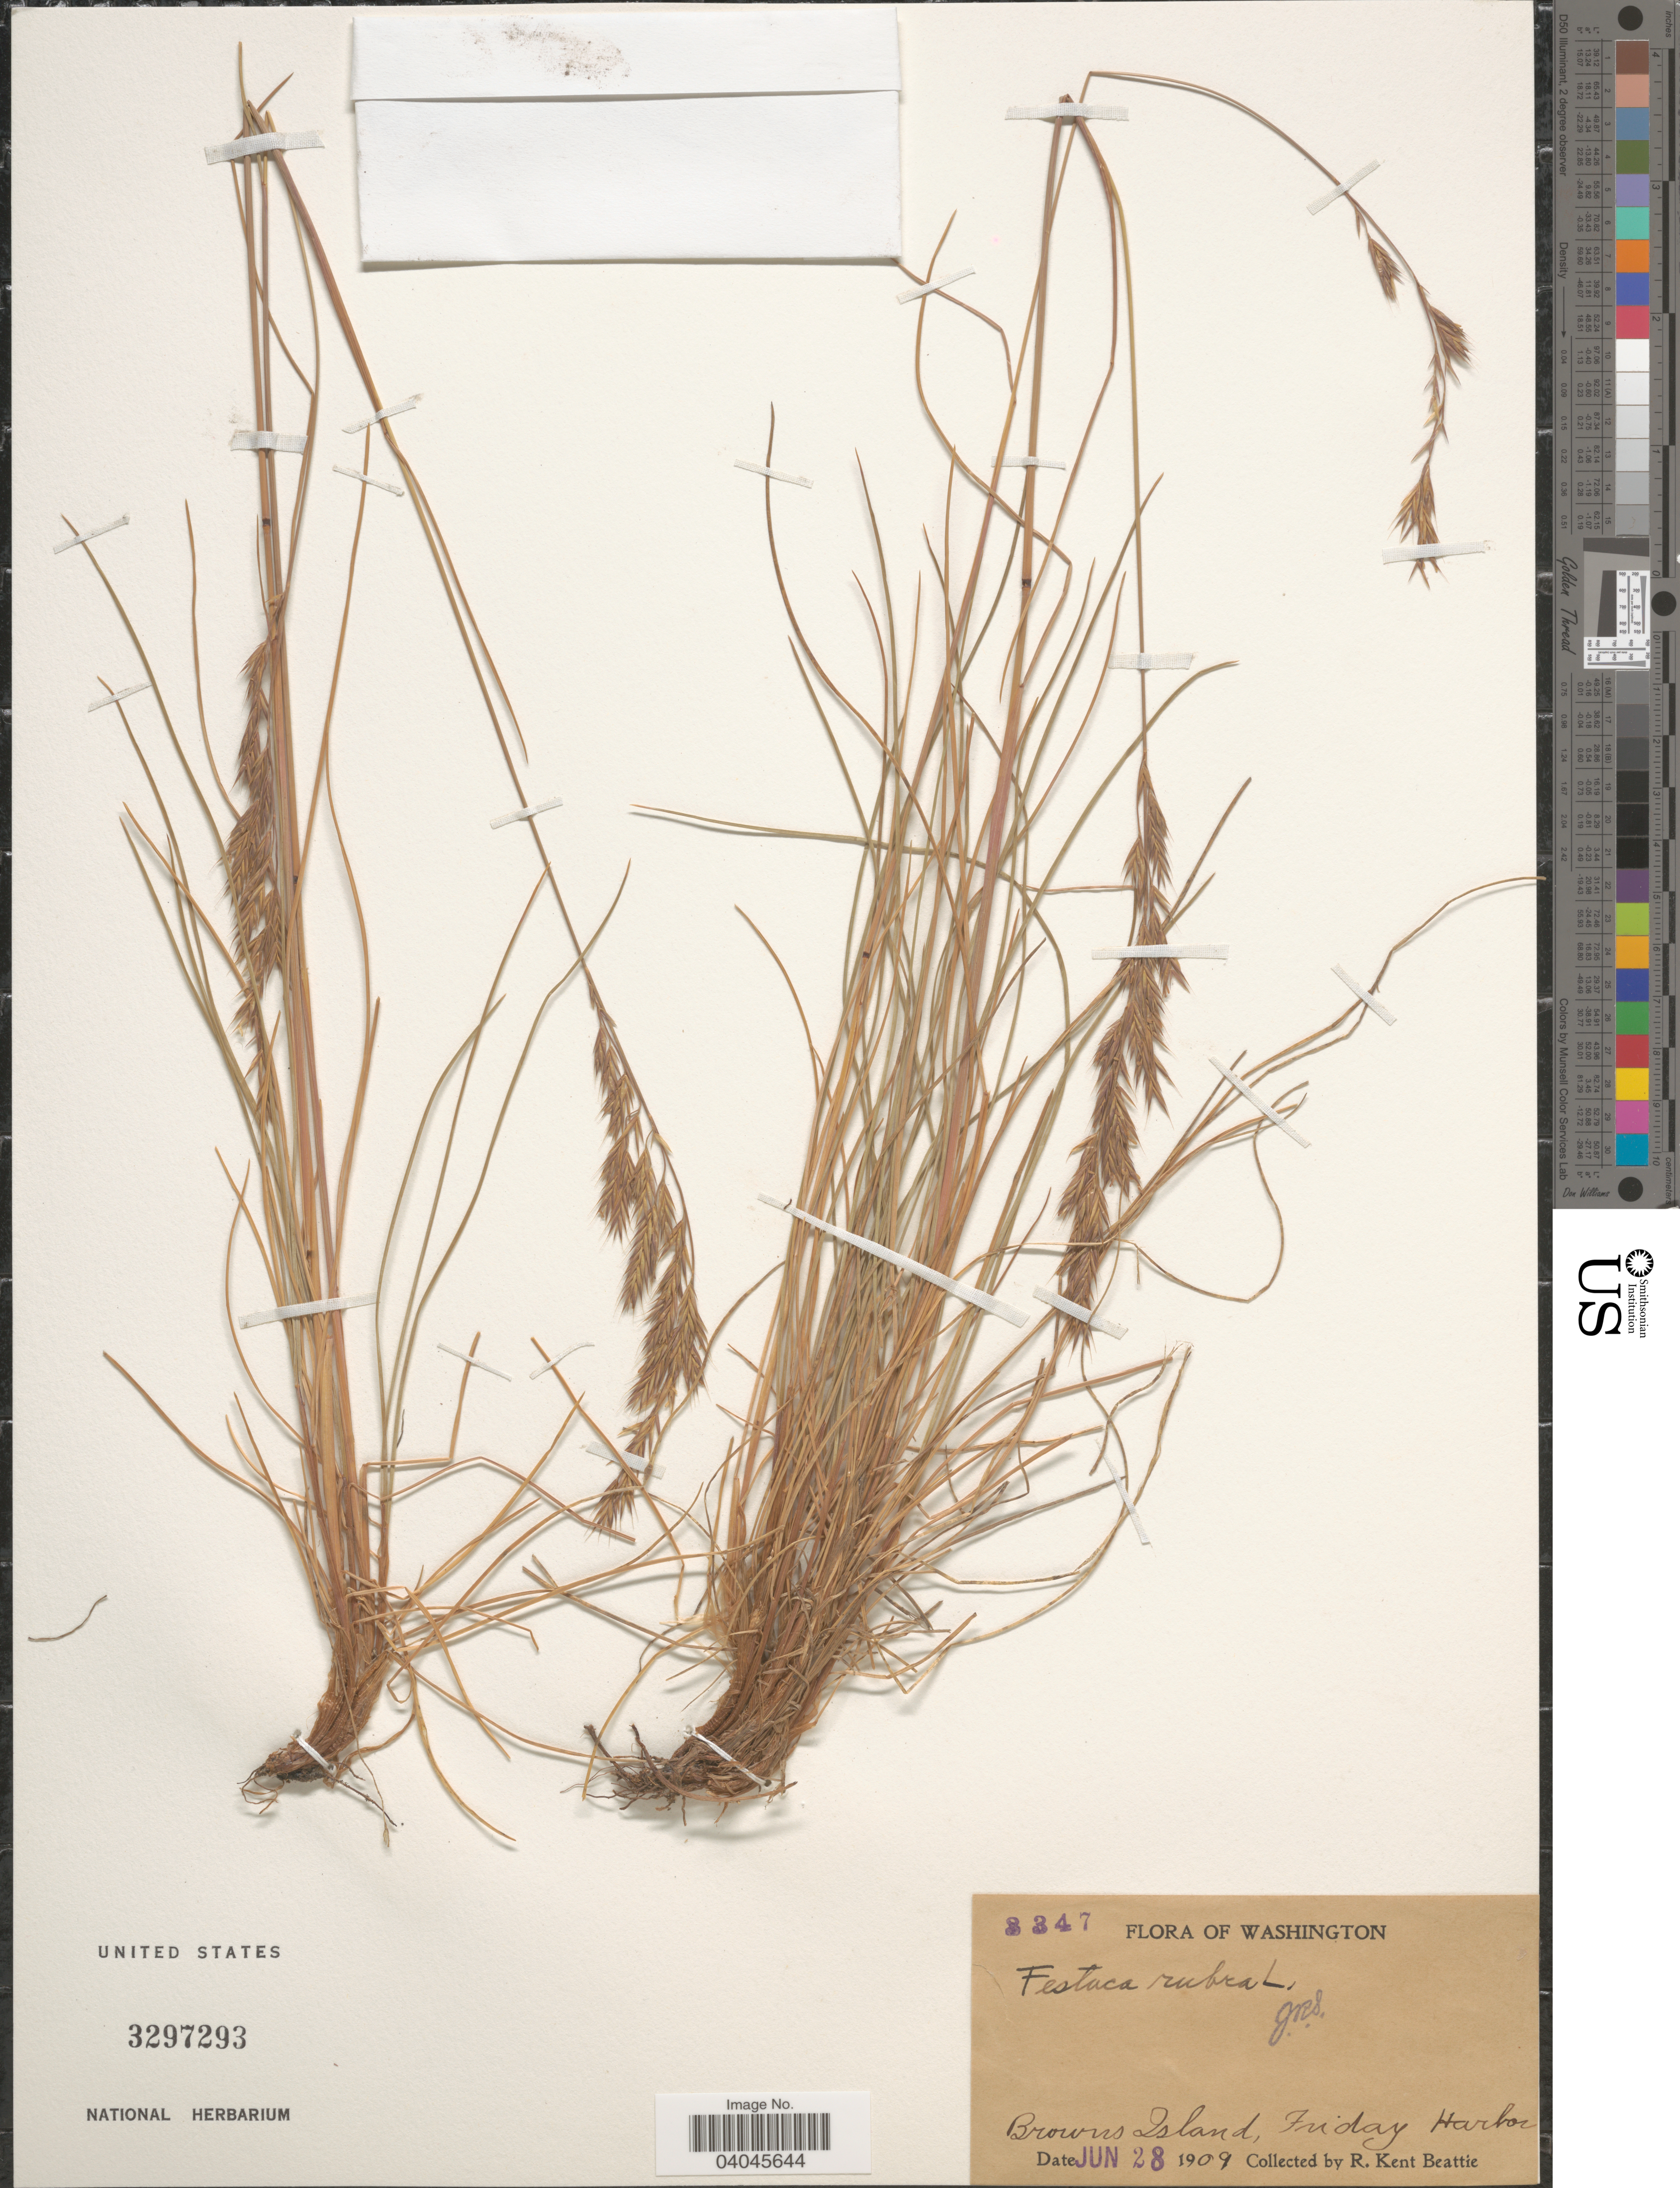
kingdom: Plantae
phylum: Tracheophyta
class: Liliopsida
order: Poales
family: Poaceae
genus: Festuca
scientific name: Festuca rubra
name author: L.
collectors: R. K. Beattie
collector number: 3347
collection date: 1909-06-28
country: United States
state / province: Washington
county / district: San Juan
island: Brown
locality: Browns Island, Friday Harbor.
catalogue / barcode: US 3297293